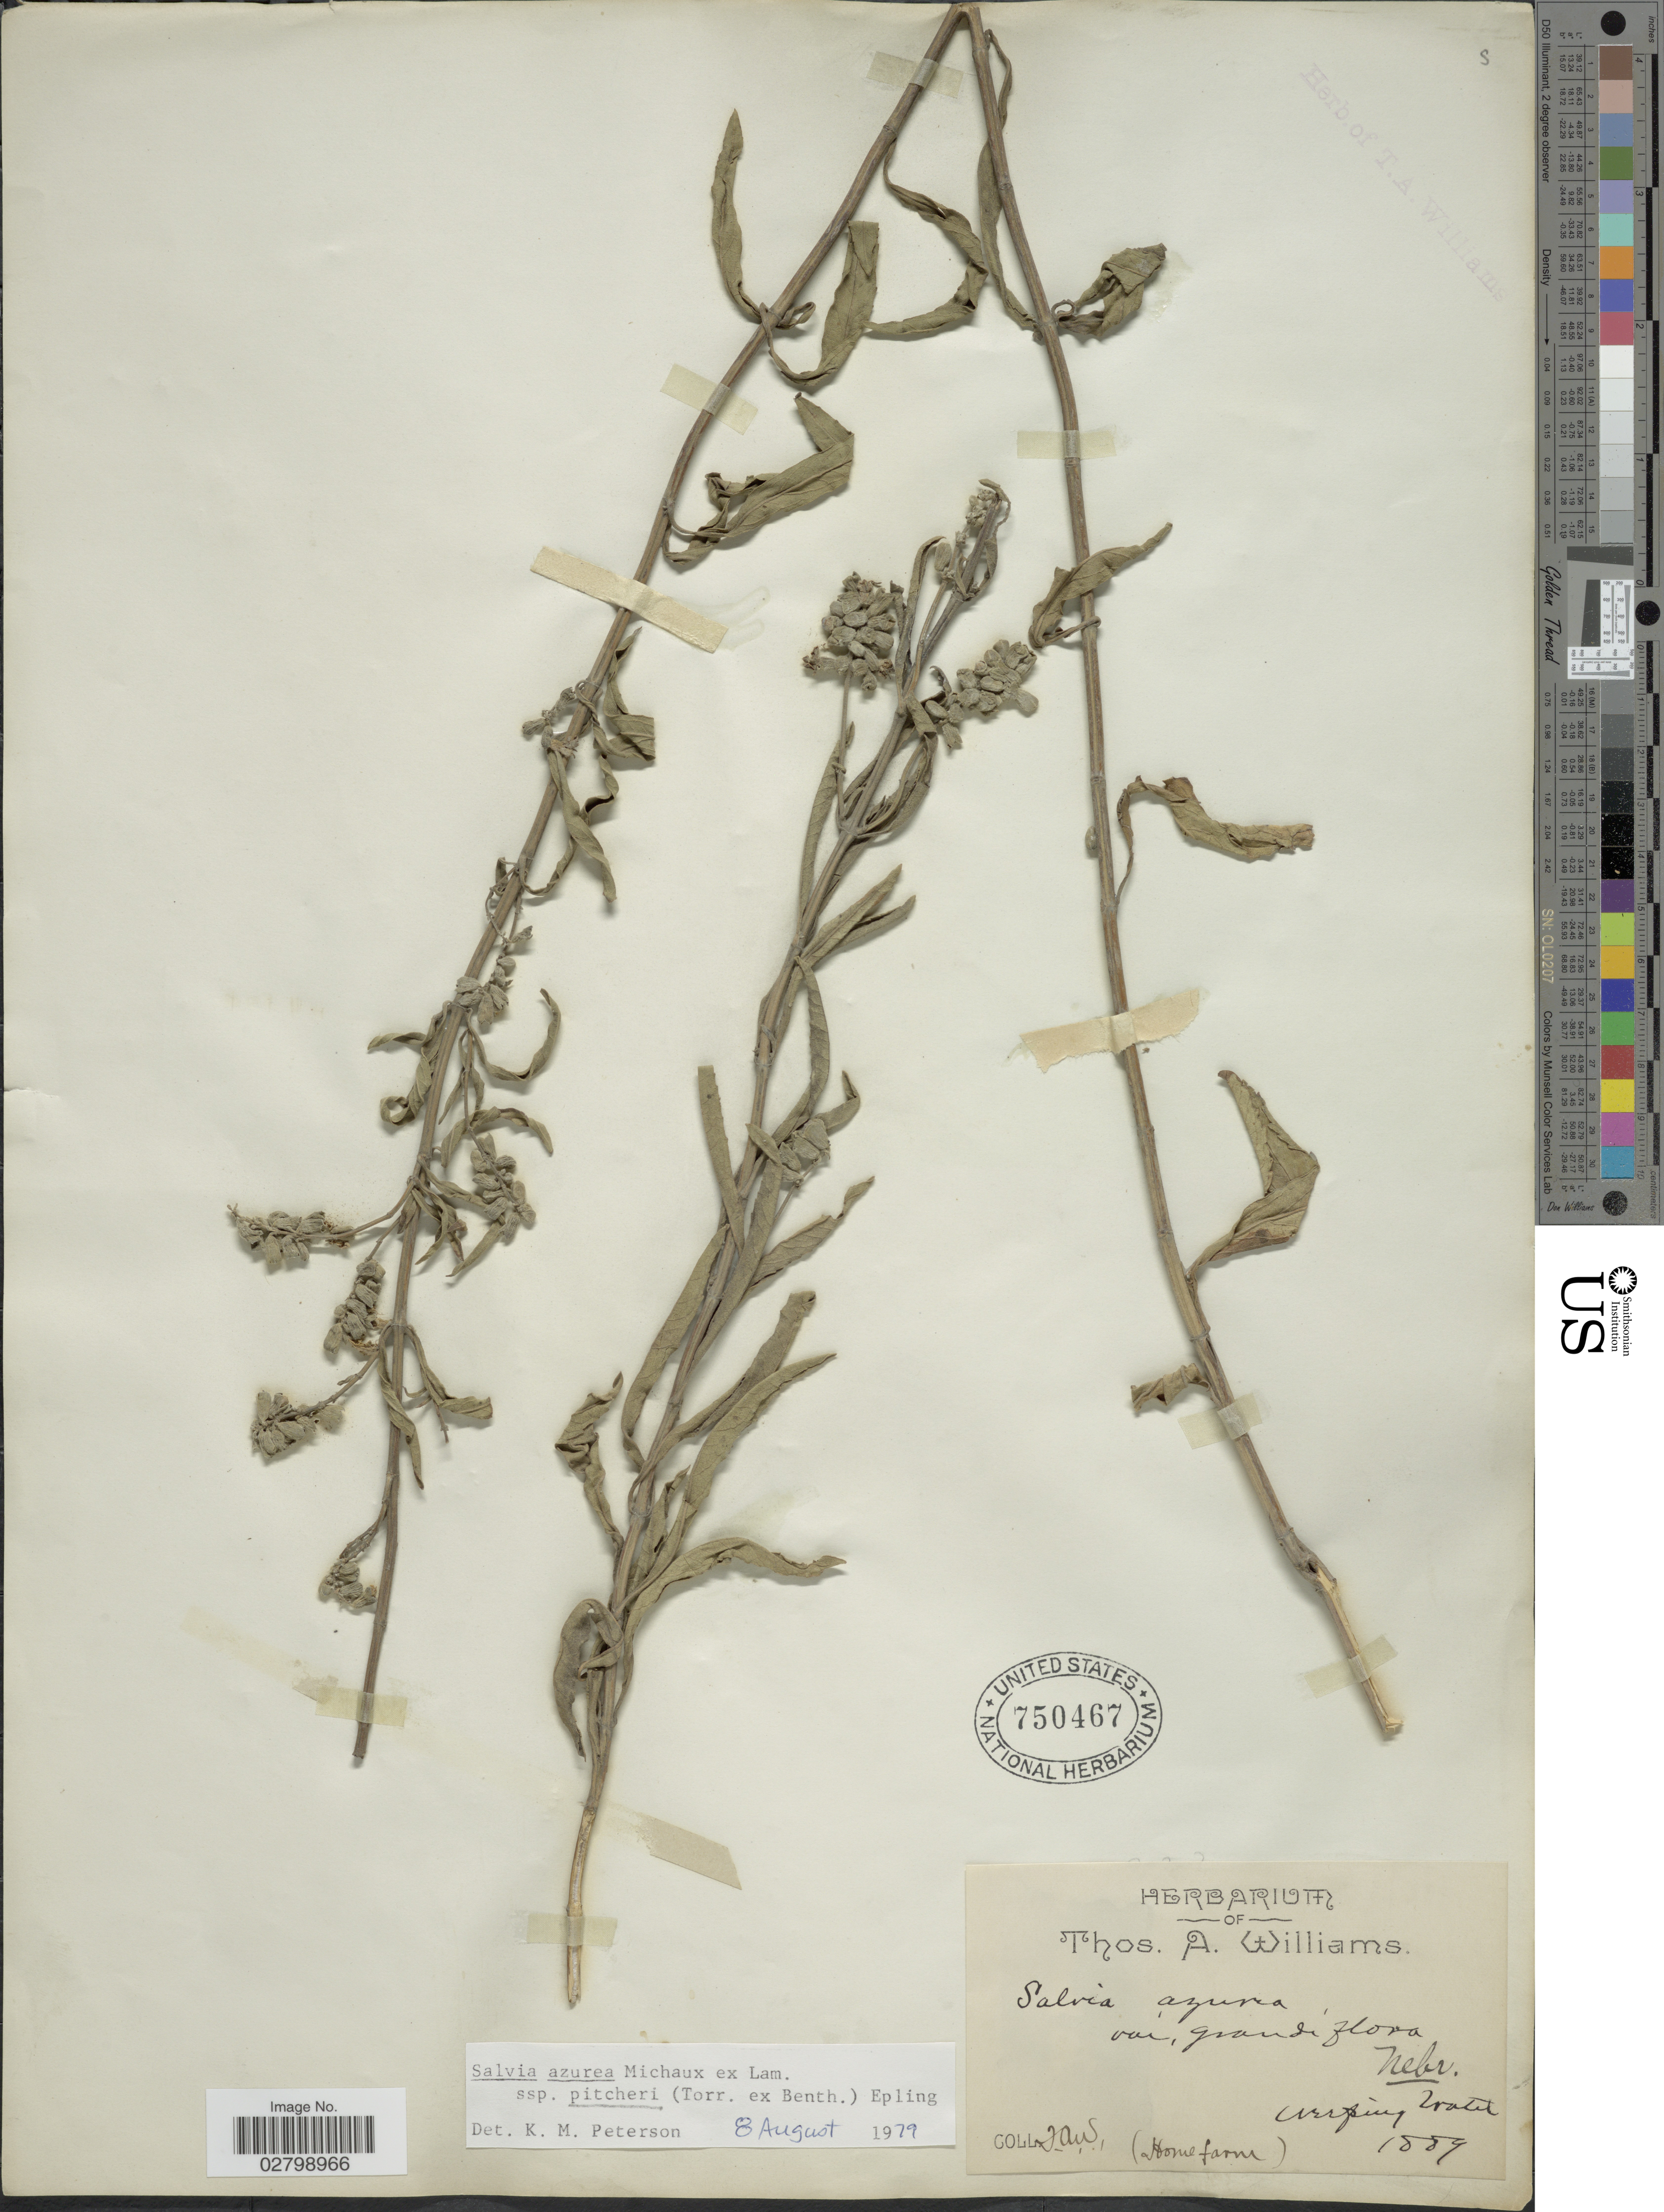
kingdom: Plantae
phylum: Tracheophyta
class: Magnoliopsida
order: Lamiales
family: Lamiaceae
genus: Salvia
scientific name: Salvia azurea subsp. pitcheri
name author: Michx. ex Lam.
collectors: T. A. Williams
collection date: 1889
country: United States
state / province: Nebraska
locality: (Home farm).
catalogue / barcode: US 750467